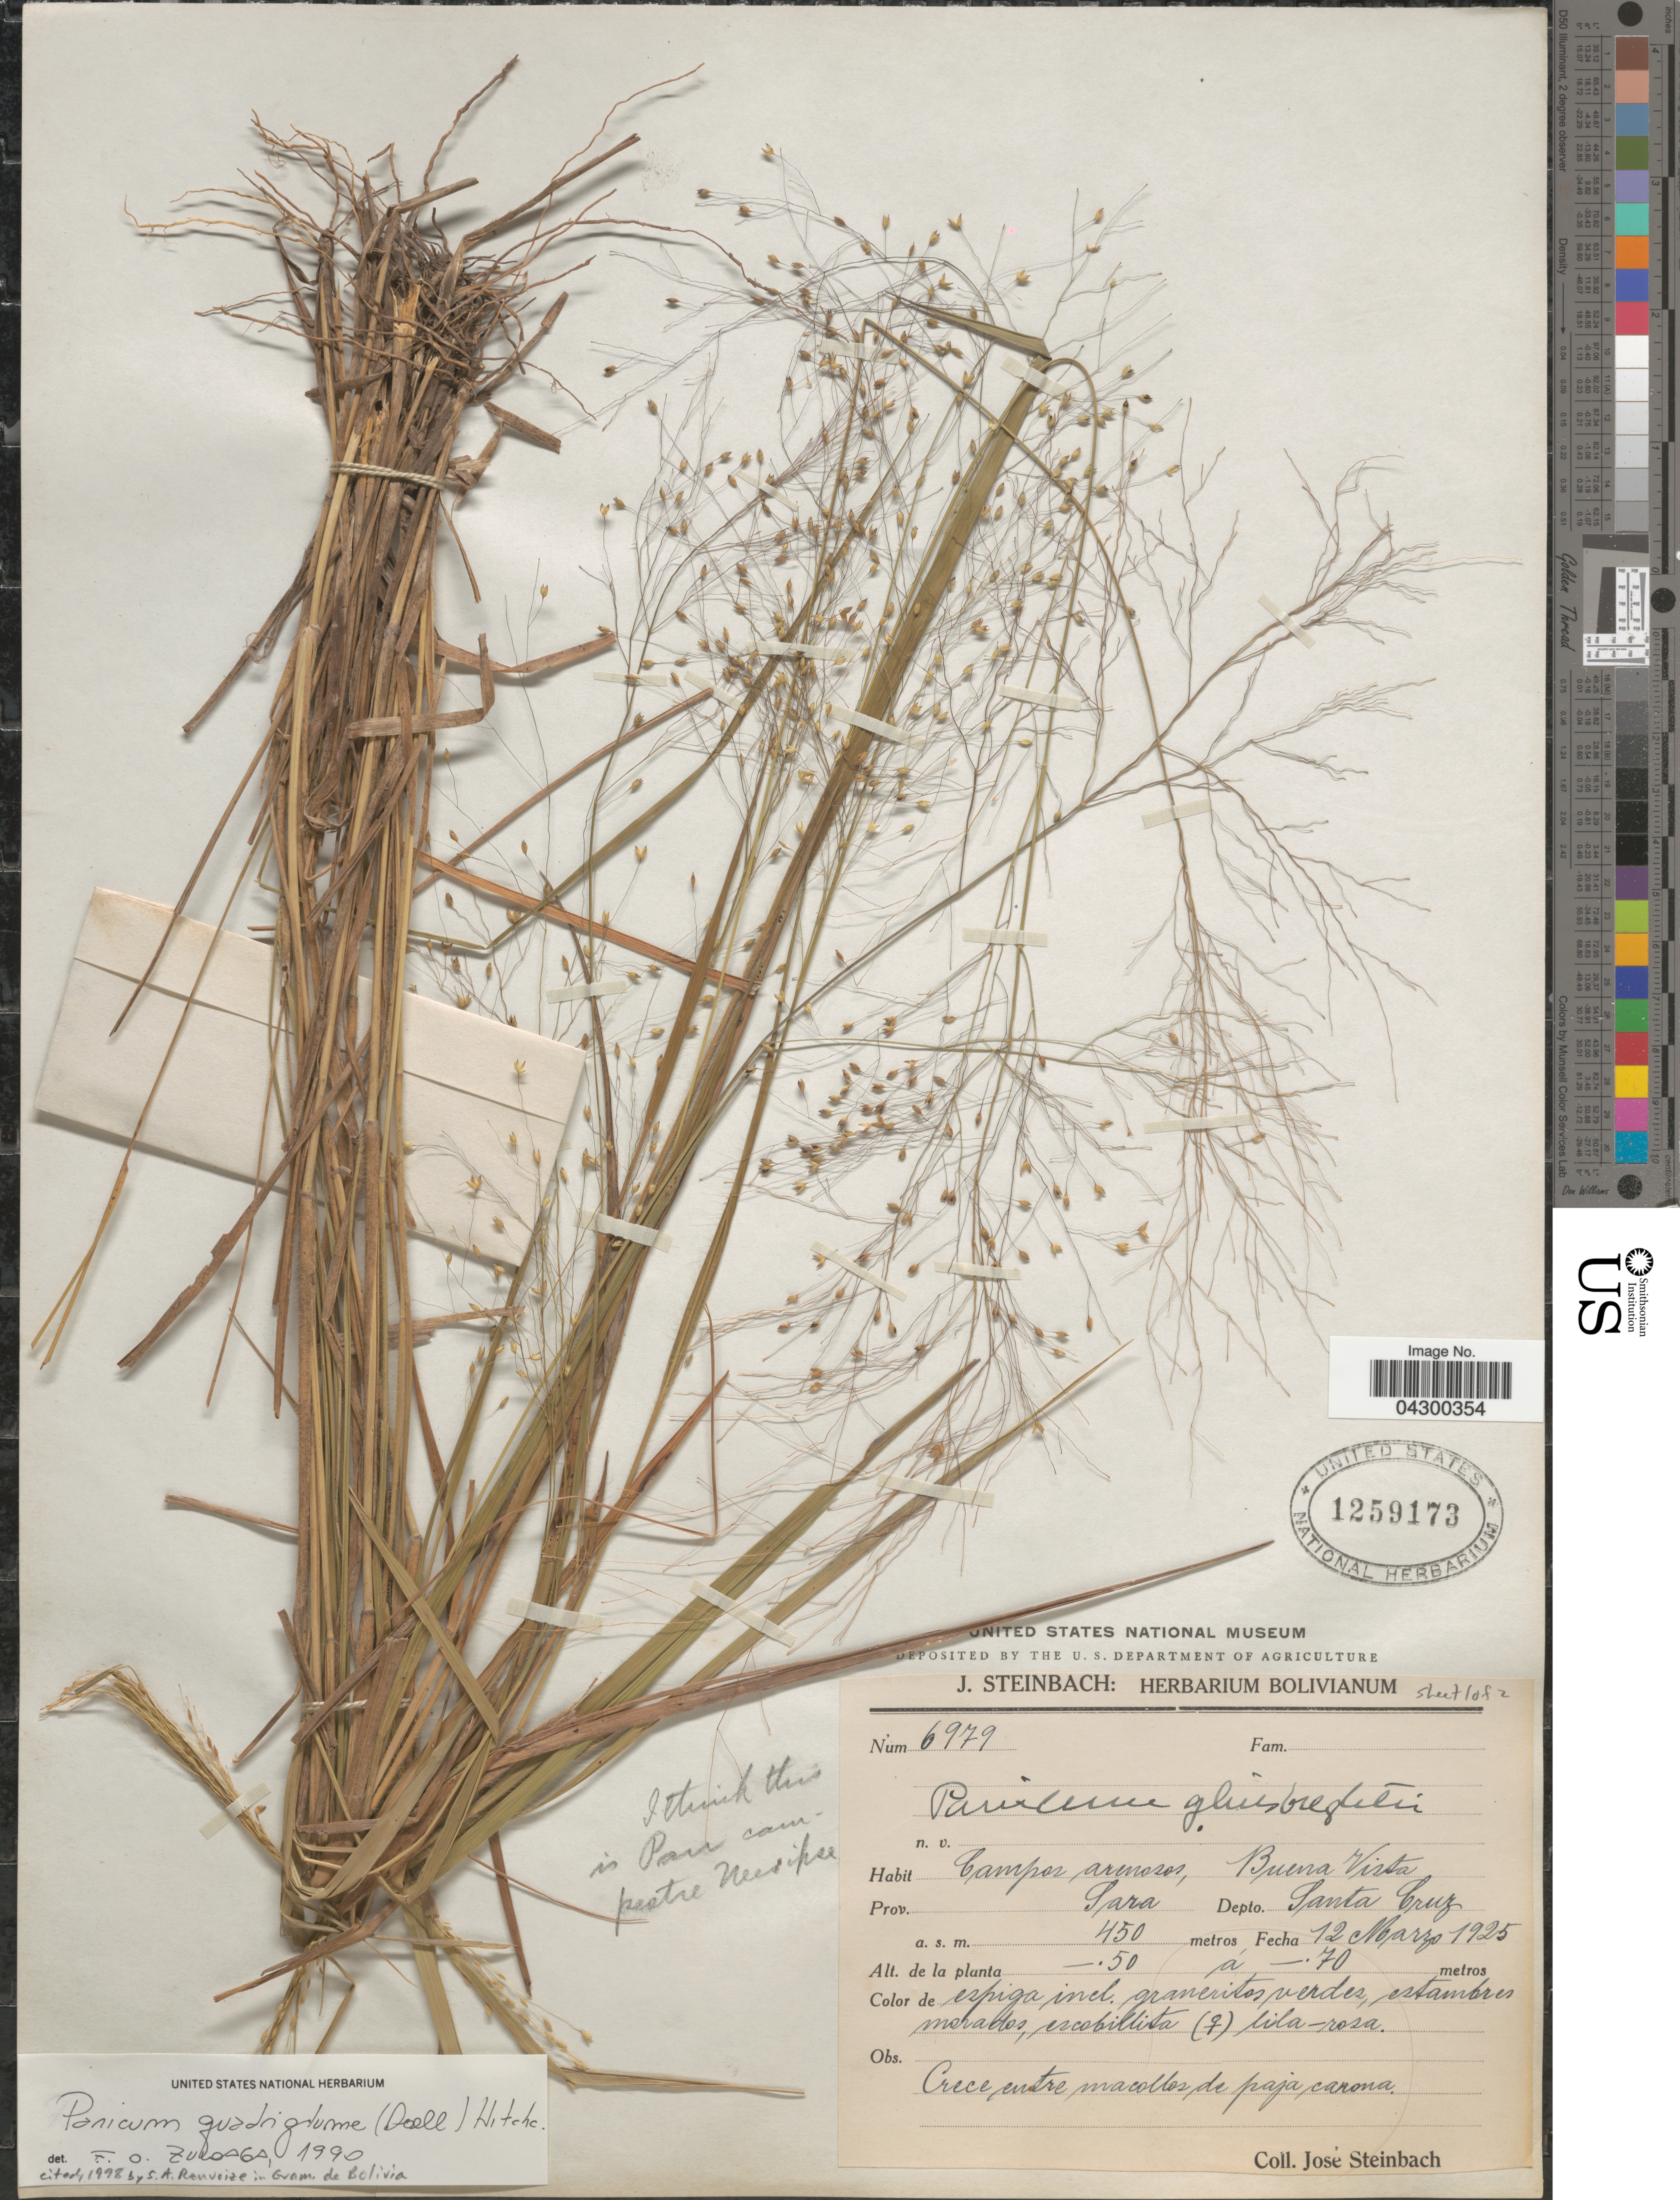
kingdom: Plantae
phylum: Tracheophyta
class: Liliopsida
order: Poales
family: Poaceae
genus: Panicum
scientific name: Panicum quadriglume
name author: (Döll) Hitchc.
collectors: J. Steinbach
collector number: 6979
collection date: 1925-03-12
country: Bolivia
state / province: Santa Cruz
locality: Campos arenosos, Buena Vista. Prov. Para. Depto. Santa Cruz.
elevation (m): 450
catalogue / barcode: US 1259173